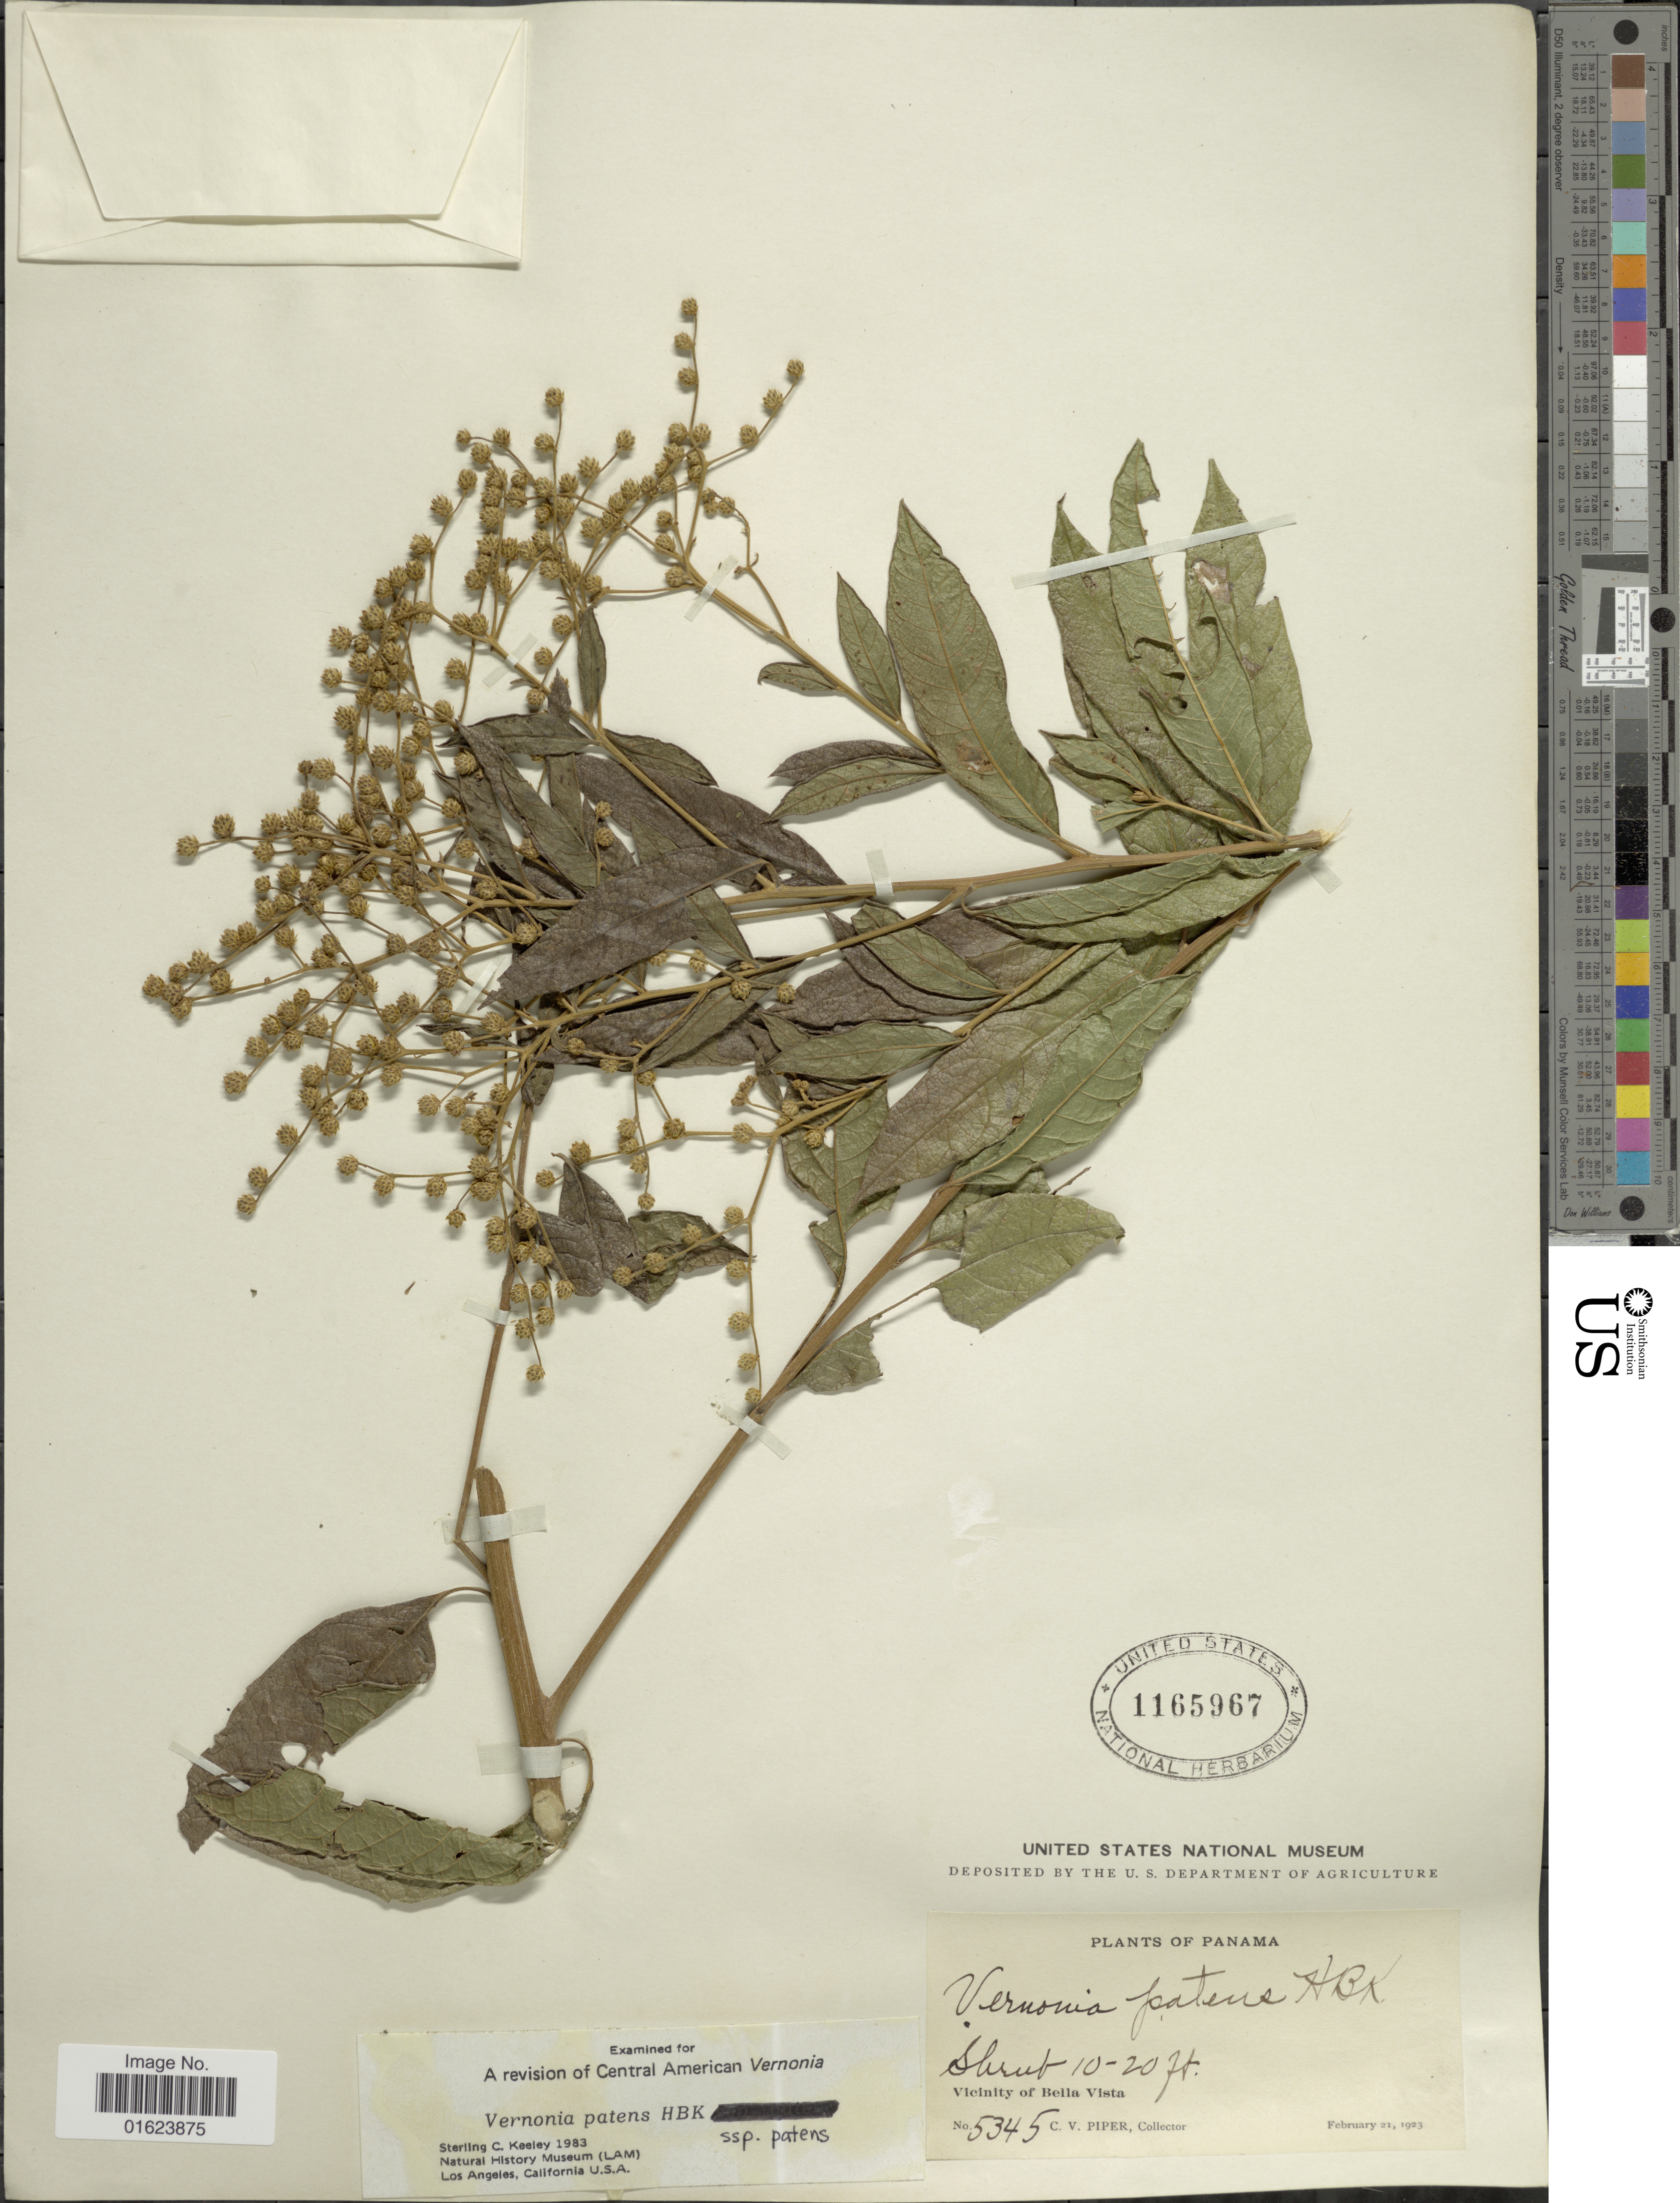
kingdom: Plantae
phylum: Tracheophyta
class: Magnoliopsida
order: Asterales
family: Asteraceae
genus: Vernonanthura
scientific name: Vernonanthura patens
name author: (Kunth) H. Rob.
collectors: C. V. Piper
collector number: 5345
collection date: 1923-02-21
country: Panama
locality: Vicinity of Bella Vista.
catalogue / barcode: US 1165967